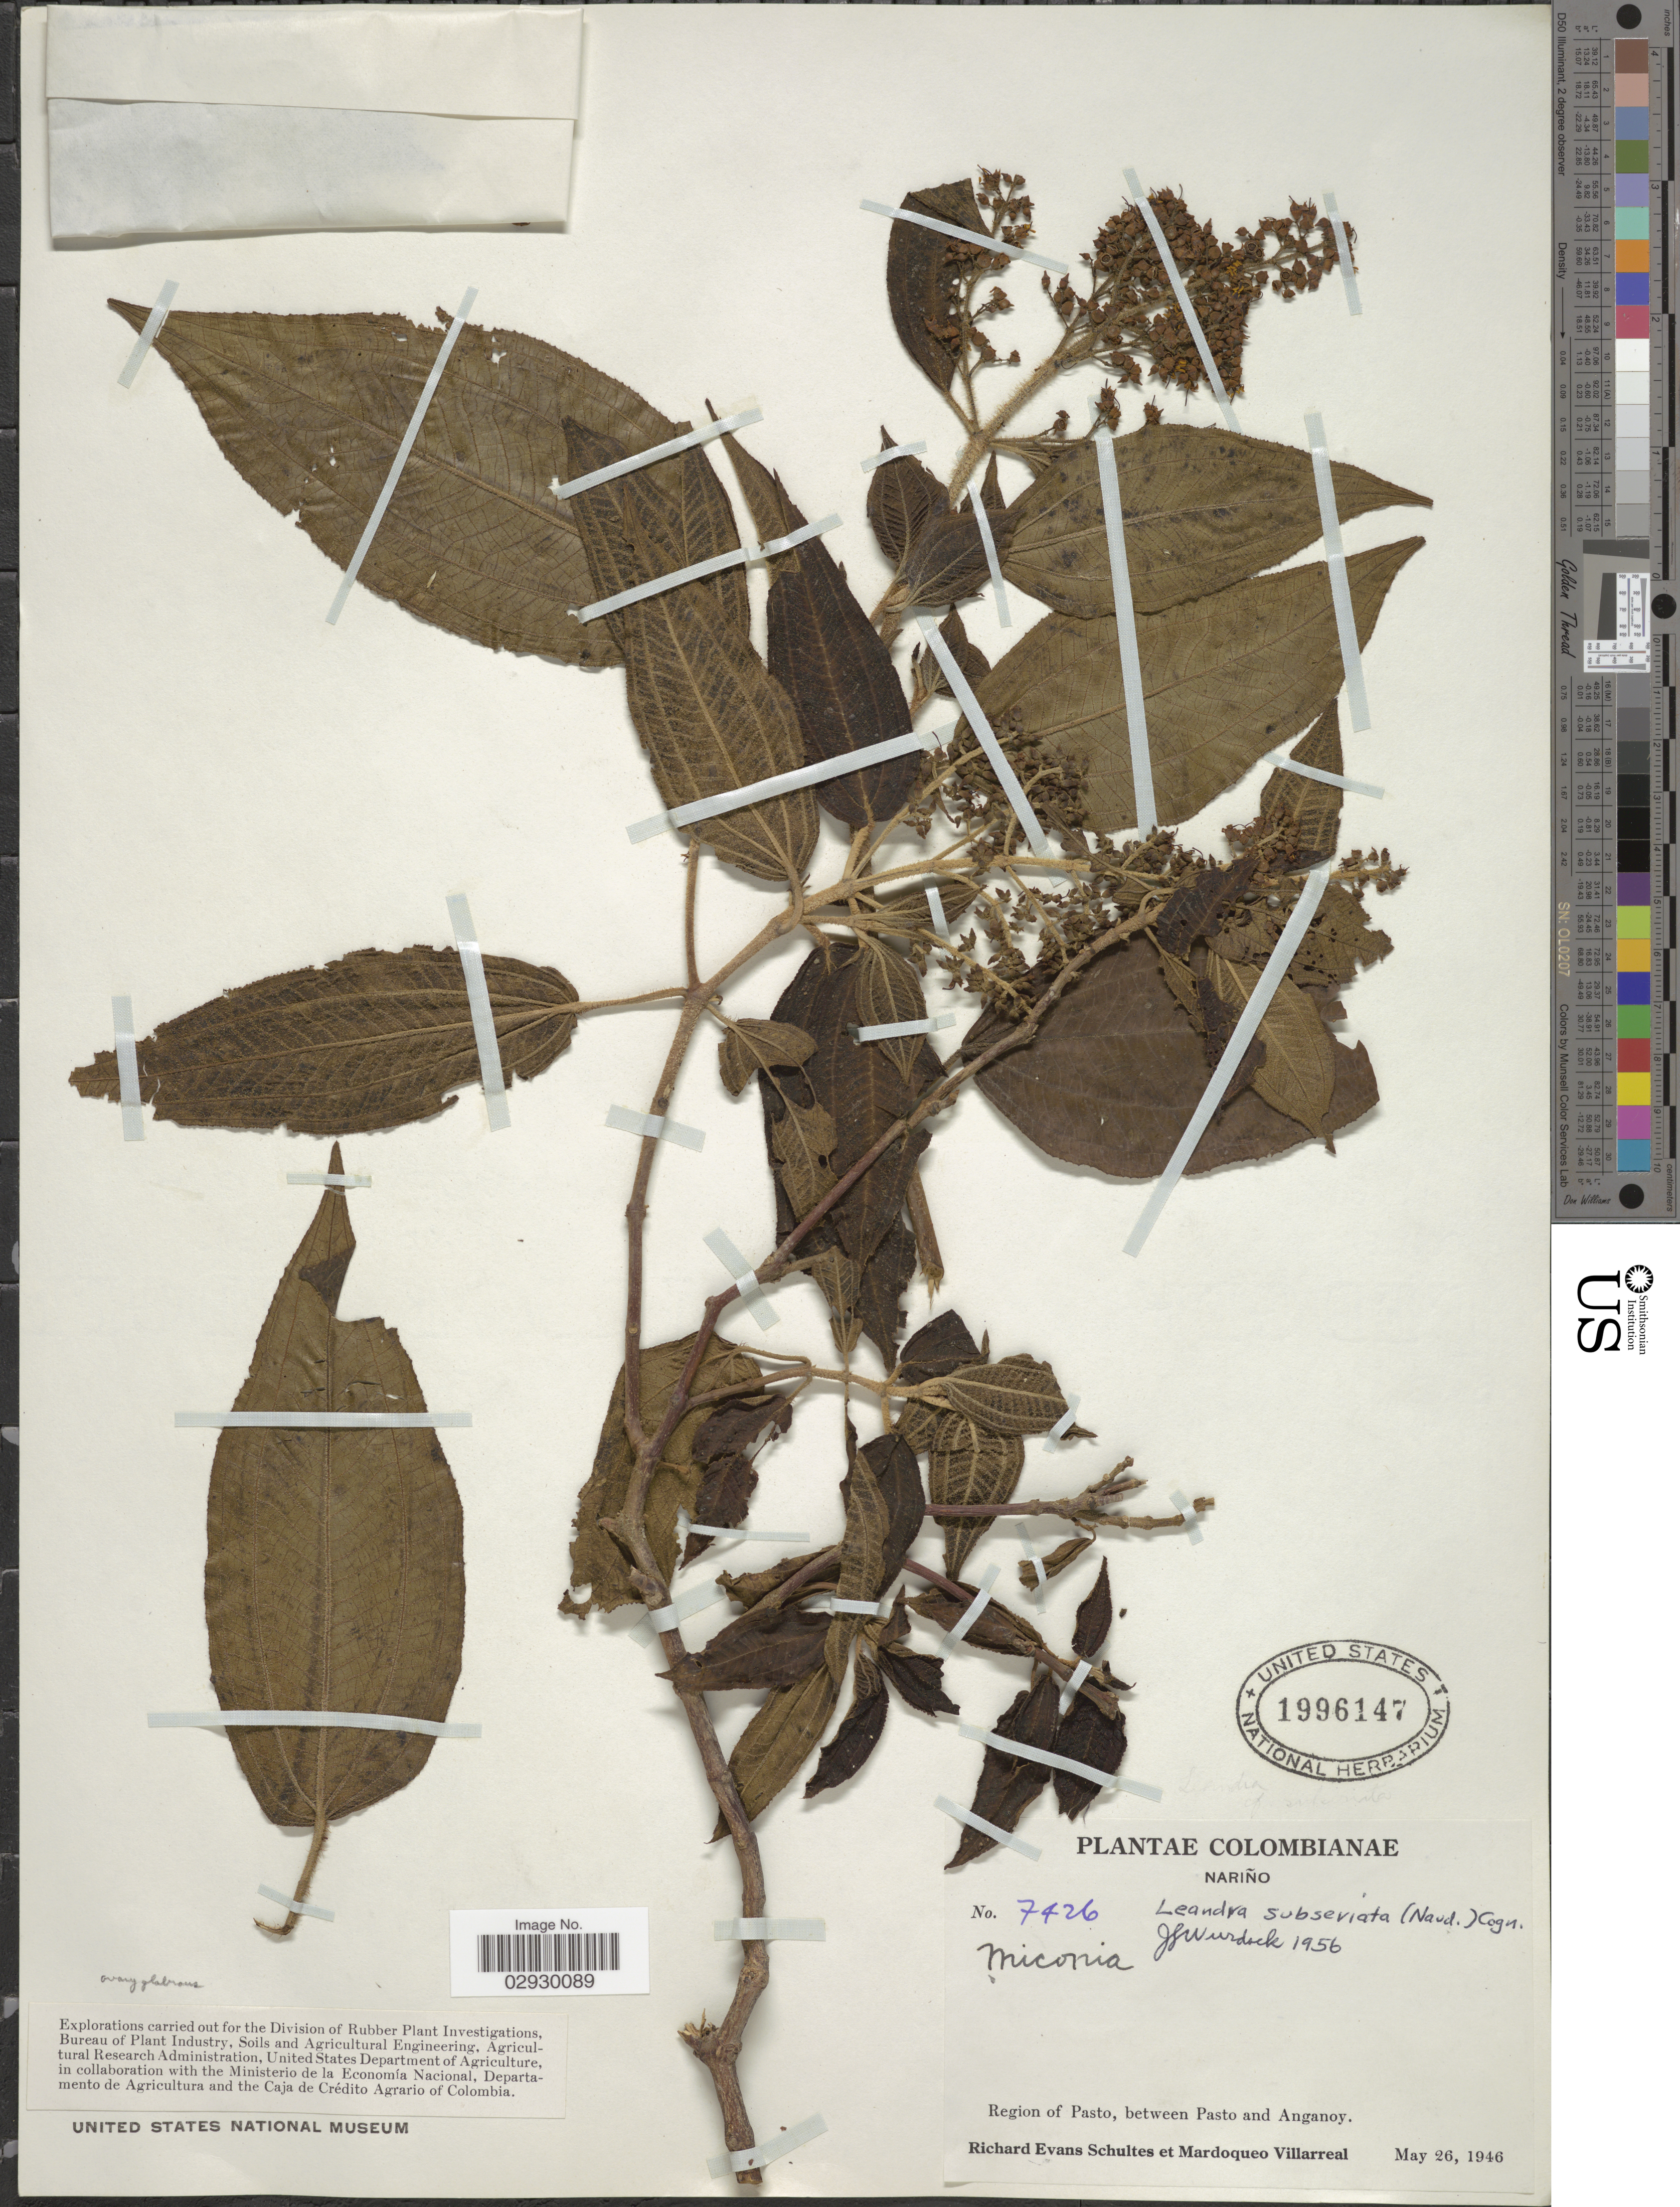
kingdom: Plantae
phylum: Tracheophyta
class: Magnoliopsida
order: Myrtales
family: Melastomataceae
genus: Leandra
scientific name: Leandra subseriata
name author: (Naudin) Cogn.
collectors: R. E. Schultes & M. Villarreal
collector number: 7426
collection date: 1946-05-26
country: Colombia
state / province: Nariño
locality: Region of Pasto, between Pasto and Anganoy.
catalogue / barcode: US 1996147